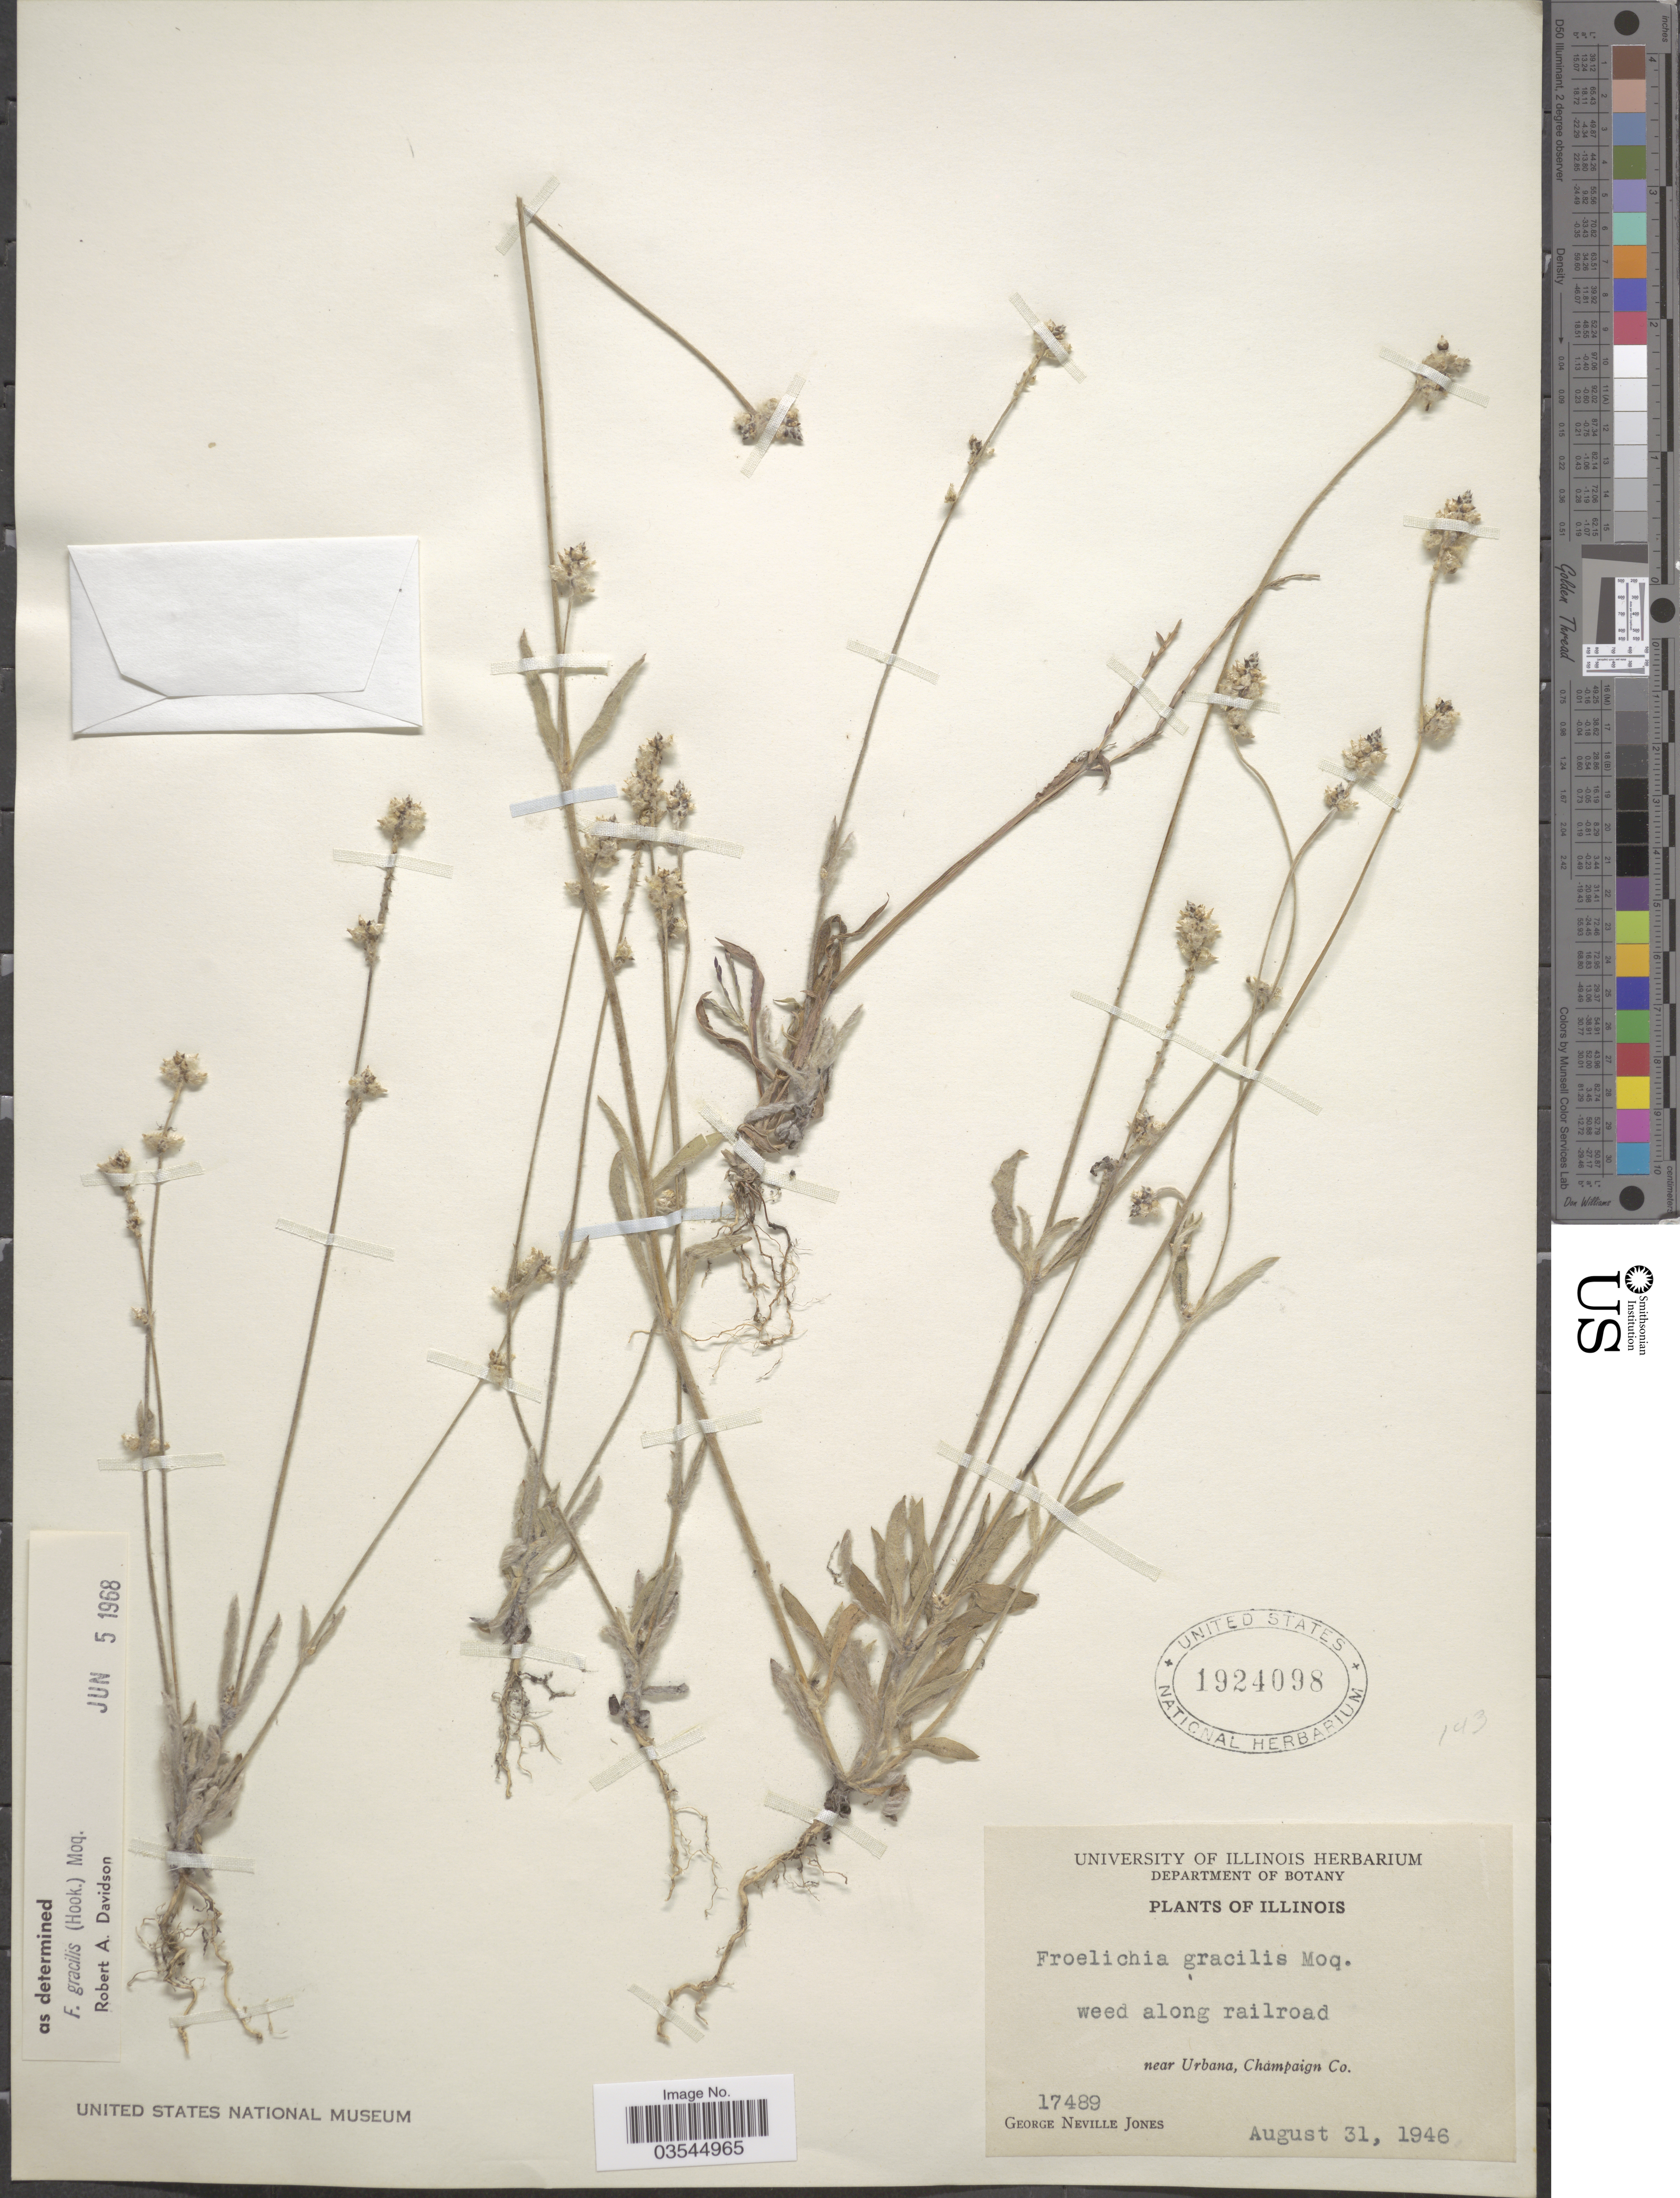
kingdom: Plantae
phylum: Tracheophyta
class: Magnoliopsida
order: Caryophyllales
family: Amaranthaceae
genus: Froelichia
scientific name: Froelichia gracilis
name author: (Hook.) Moq.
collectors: G. N. Jones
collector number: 17489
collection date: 1946-08-31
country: United States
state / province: Illinois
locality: Weed along railroad near Urbana, Champaign Co.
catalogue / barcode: US 1924098